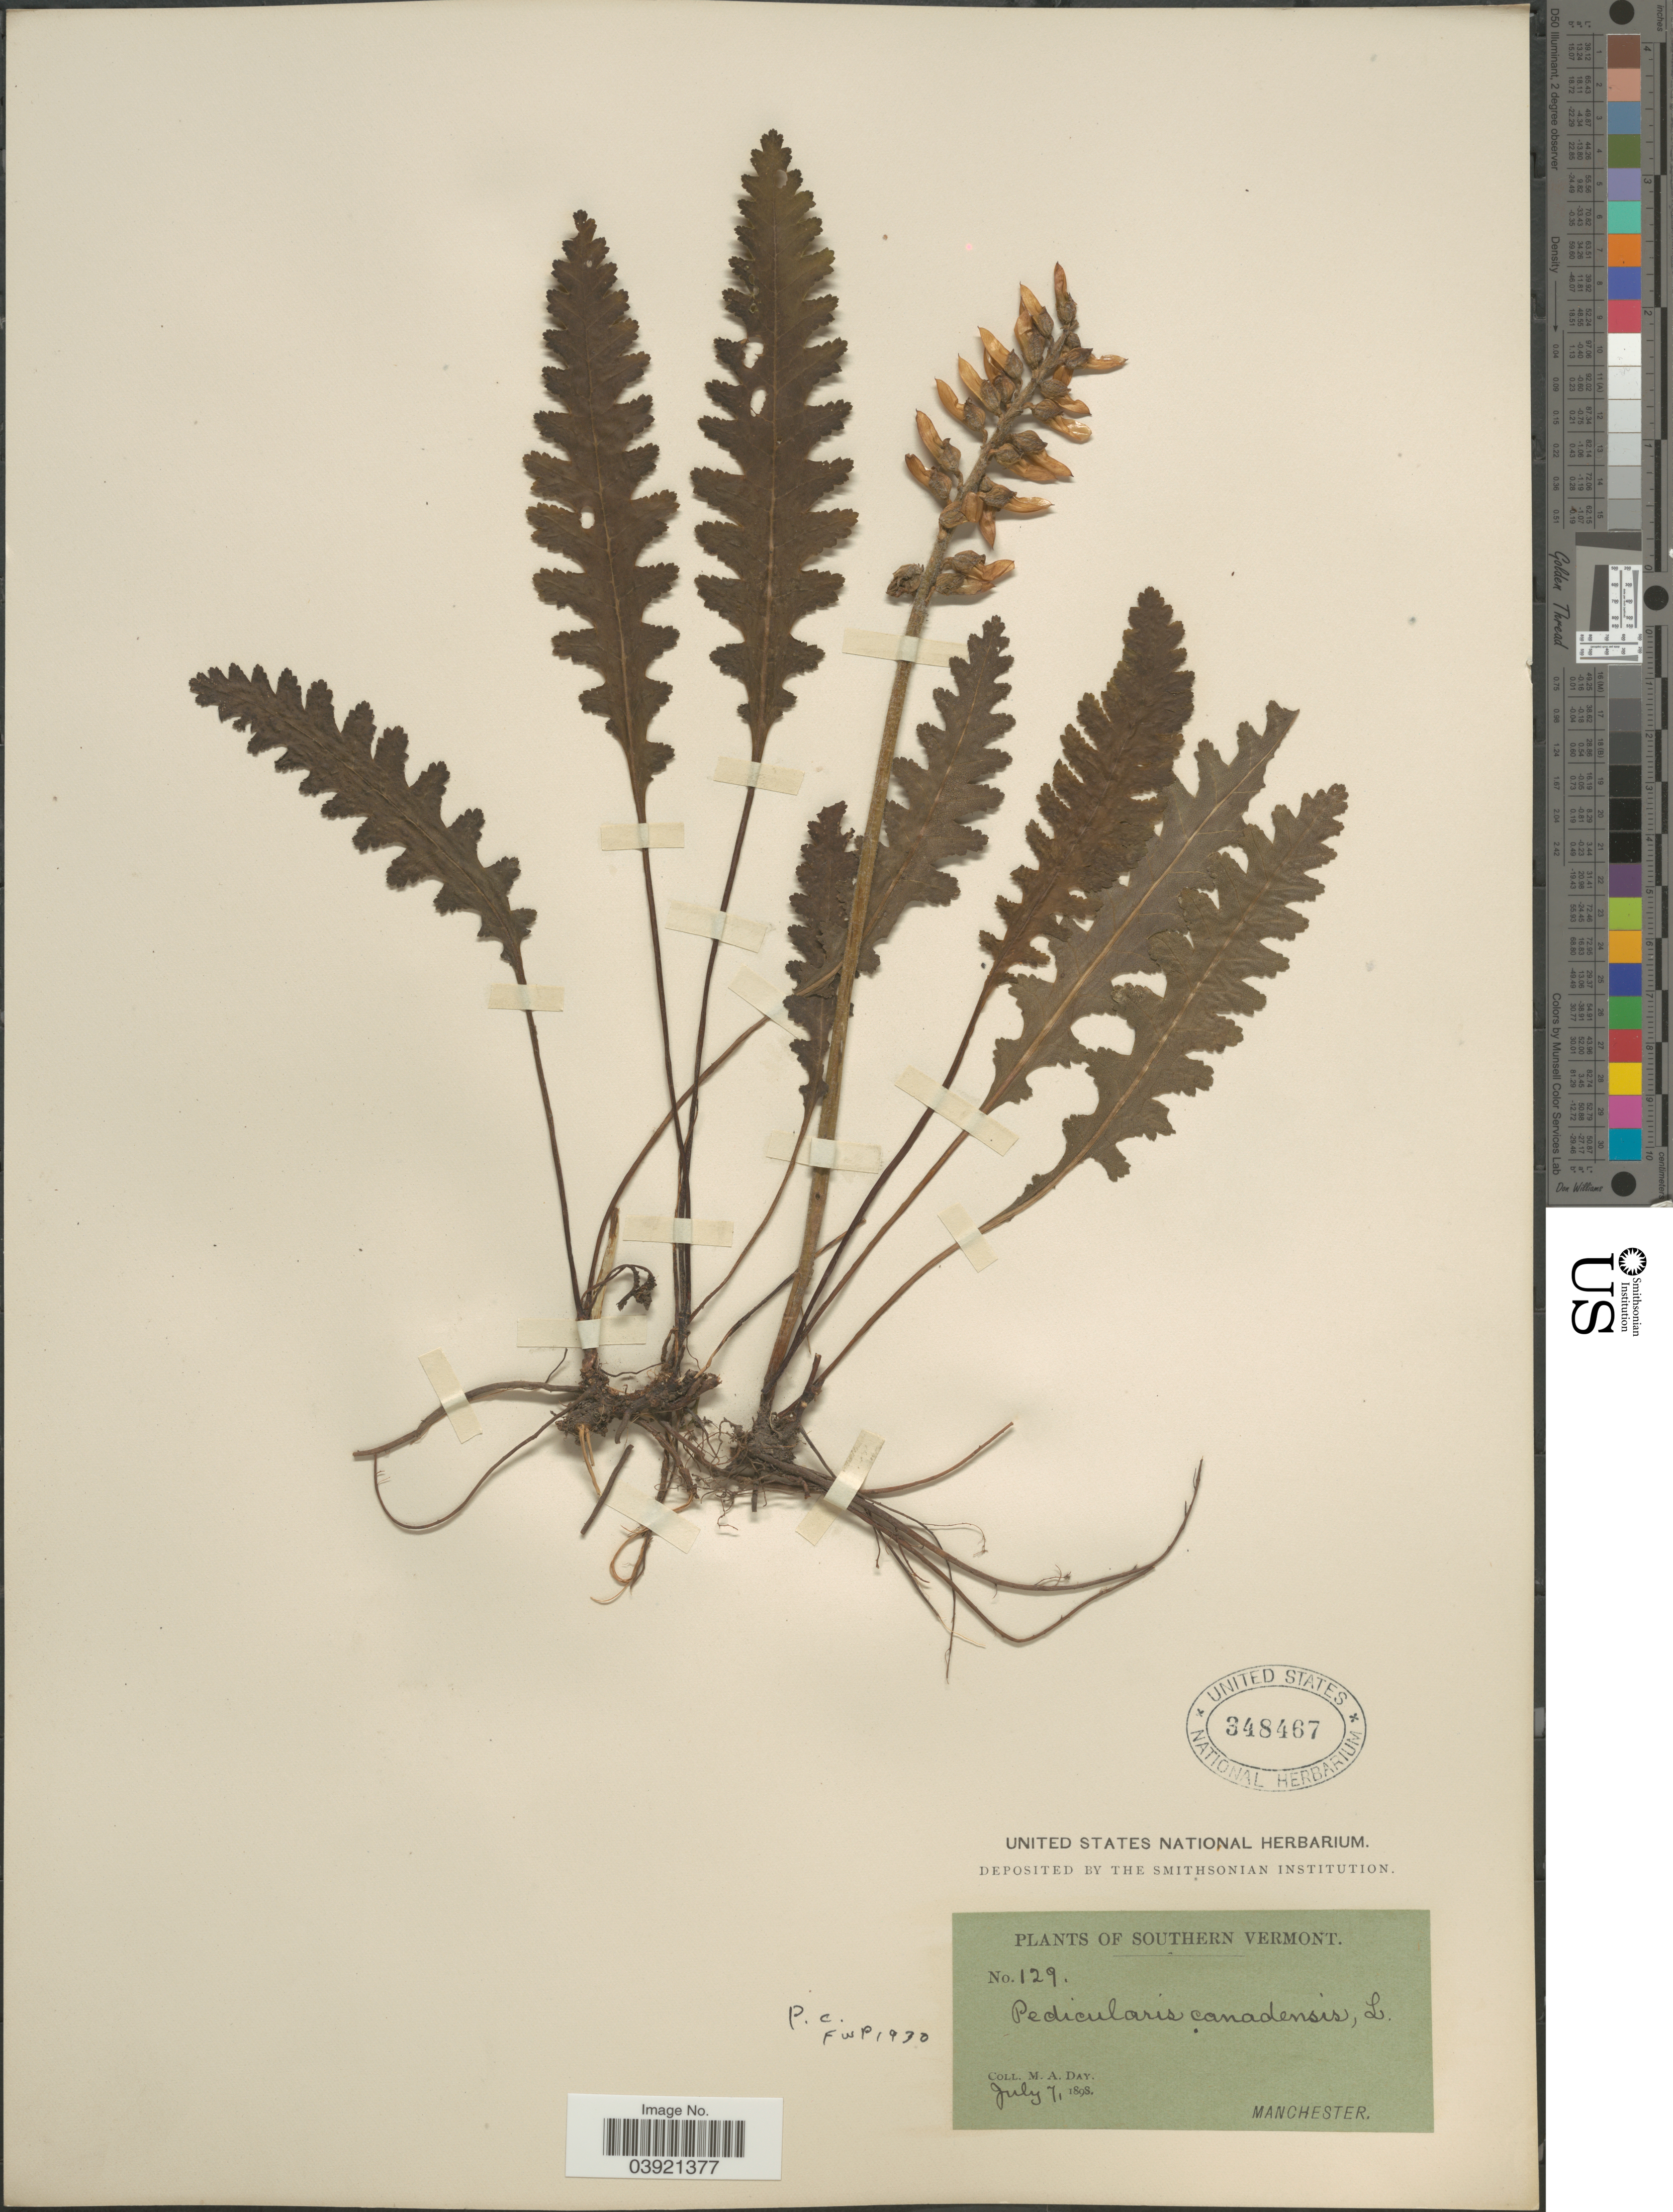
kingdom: Plantae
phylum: Tracheophyta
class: Magnoliopsida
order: Lamiales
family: Orobanchaceae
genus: Pedicularis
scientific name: Pedicularis canadensis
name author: L.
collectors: M. Day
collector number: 129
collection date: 1898-07-07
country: United States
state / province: Vermont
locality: Southern Vermont. Manchester.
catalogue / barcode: US 348467